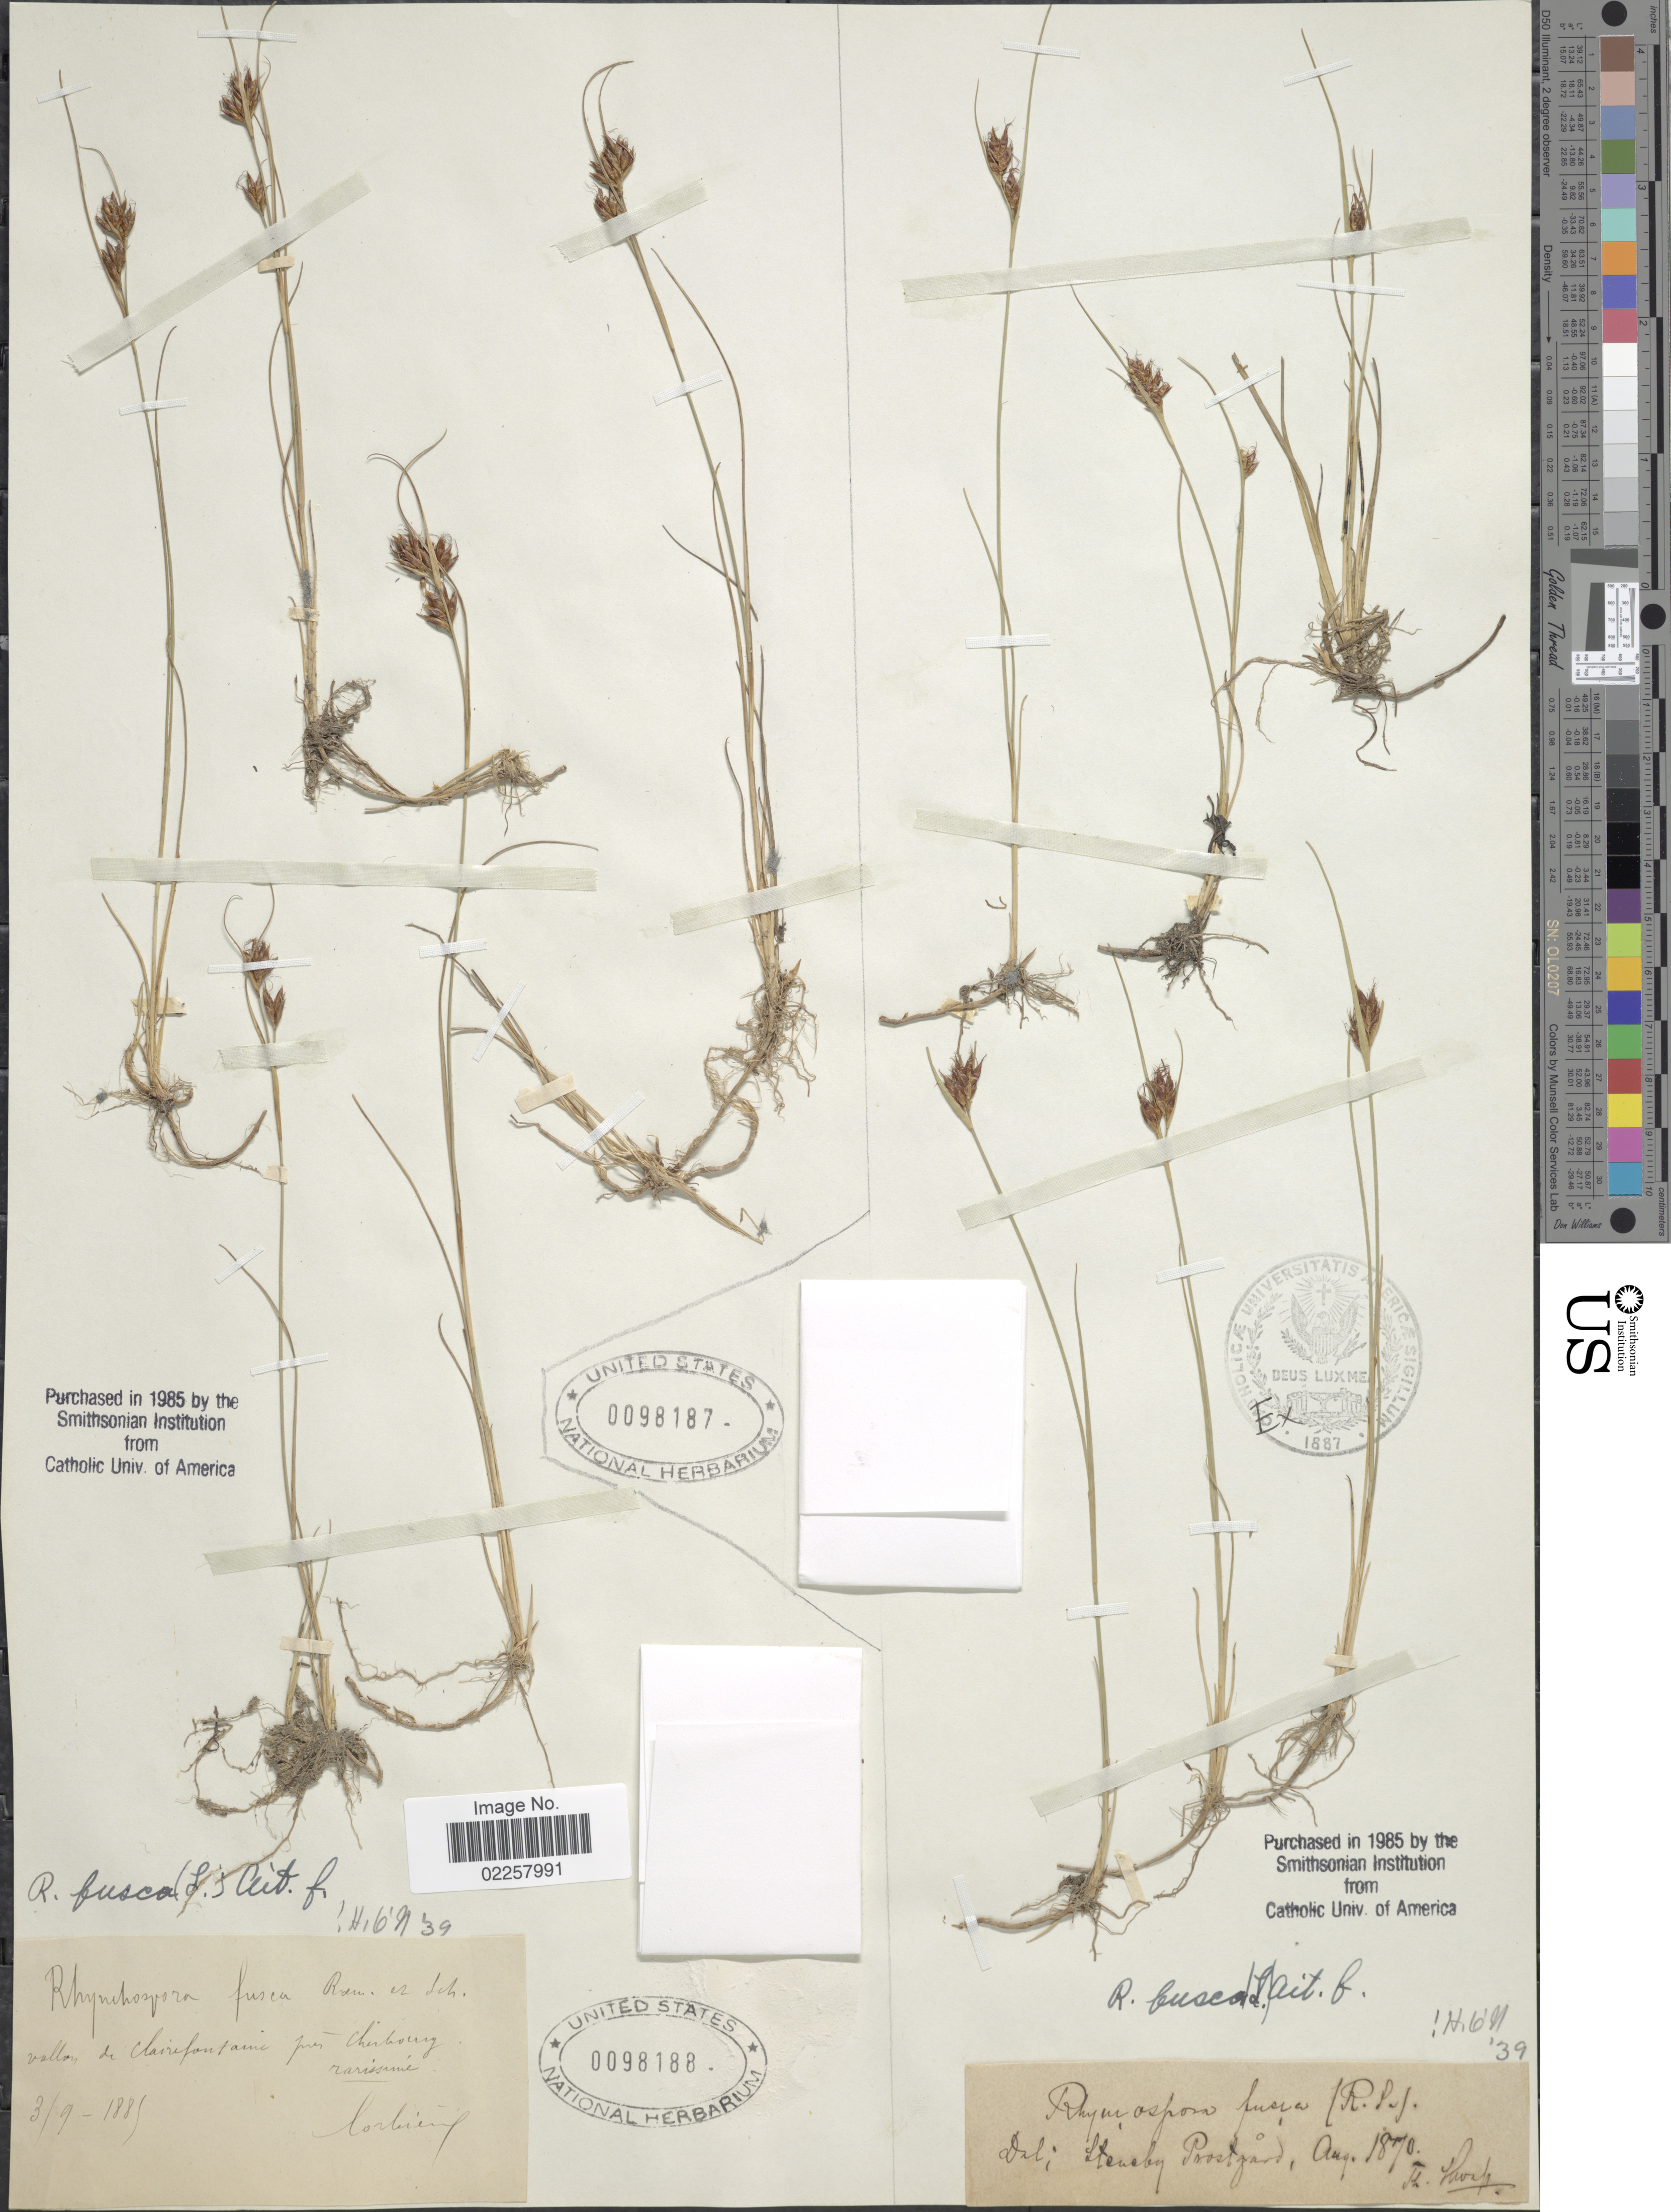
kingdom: Plantae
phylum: Tracheophyta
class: Liliopsida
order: Poales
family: Cyperaceae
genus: Rhynchospora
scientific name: Rhynchospora fusca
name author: (L.) W.T. Aiton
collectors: T. Thorné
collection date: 1870-08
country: Sweden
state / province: Västra Götaland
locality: Dal; Steneby Prostgard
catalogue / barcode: US 98187-2